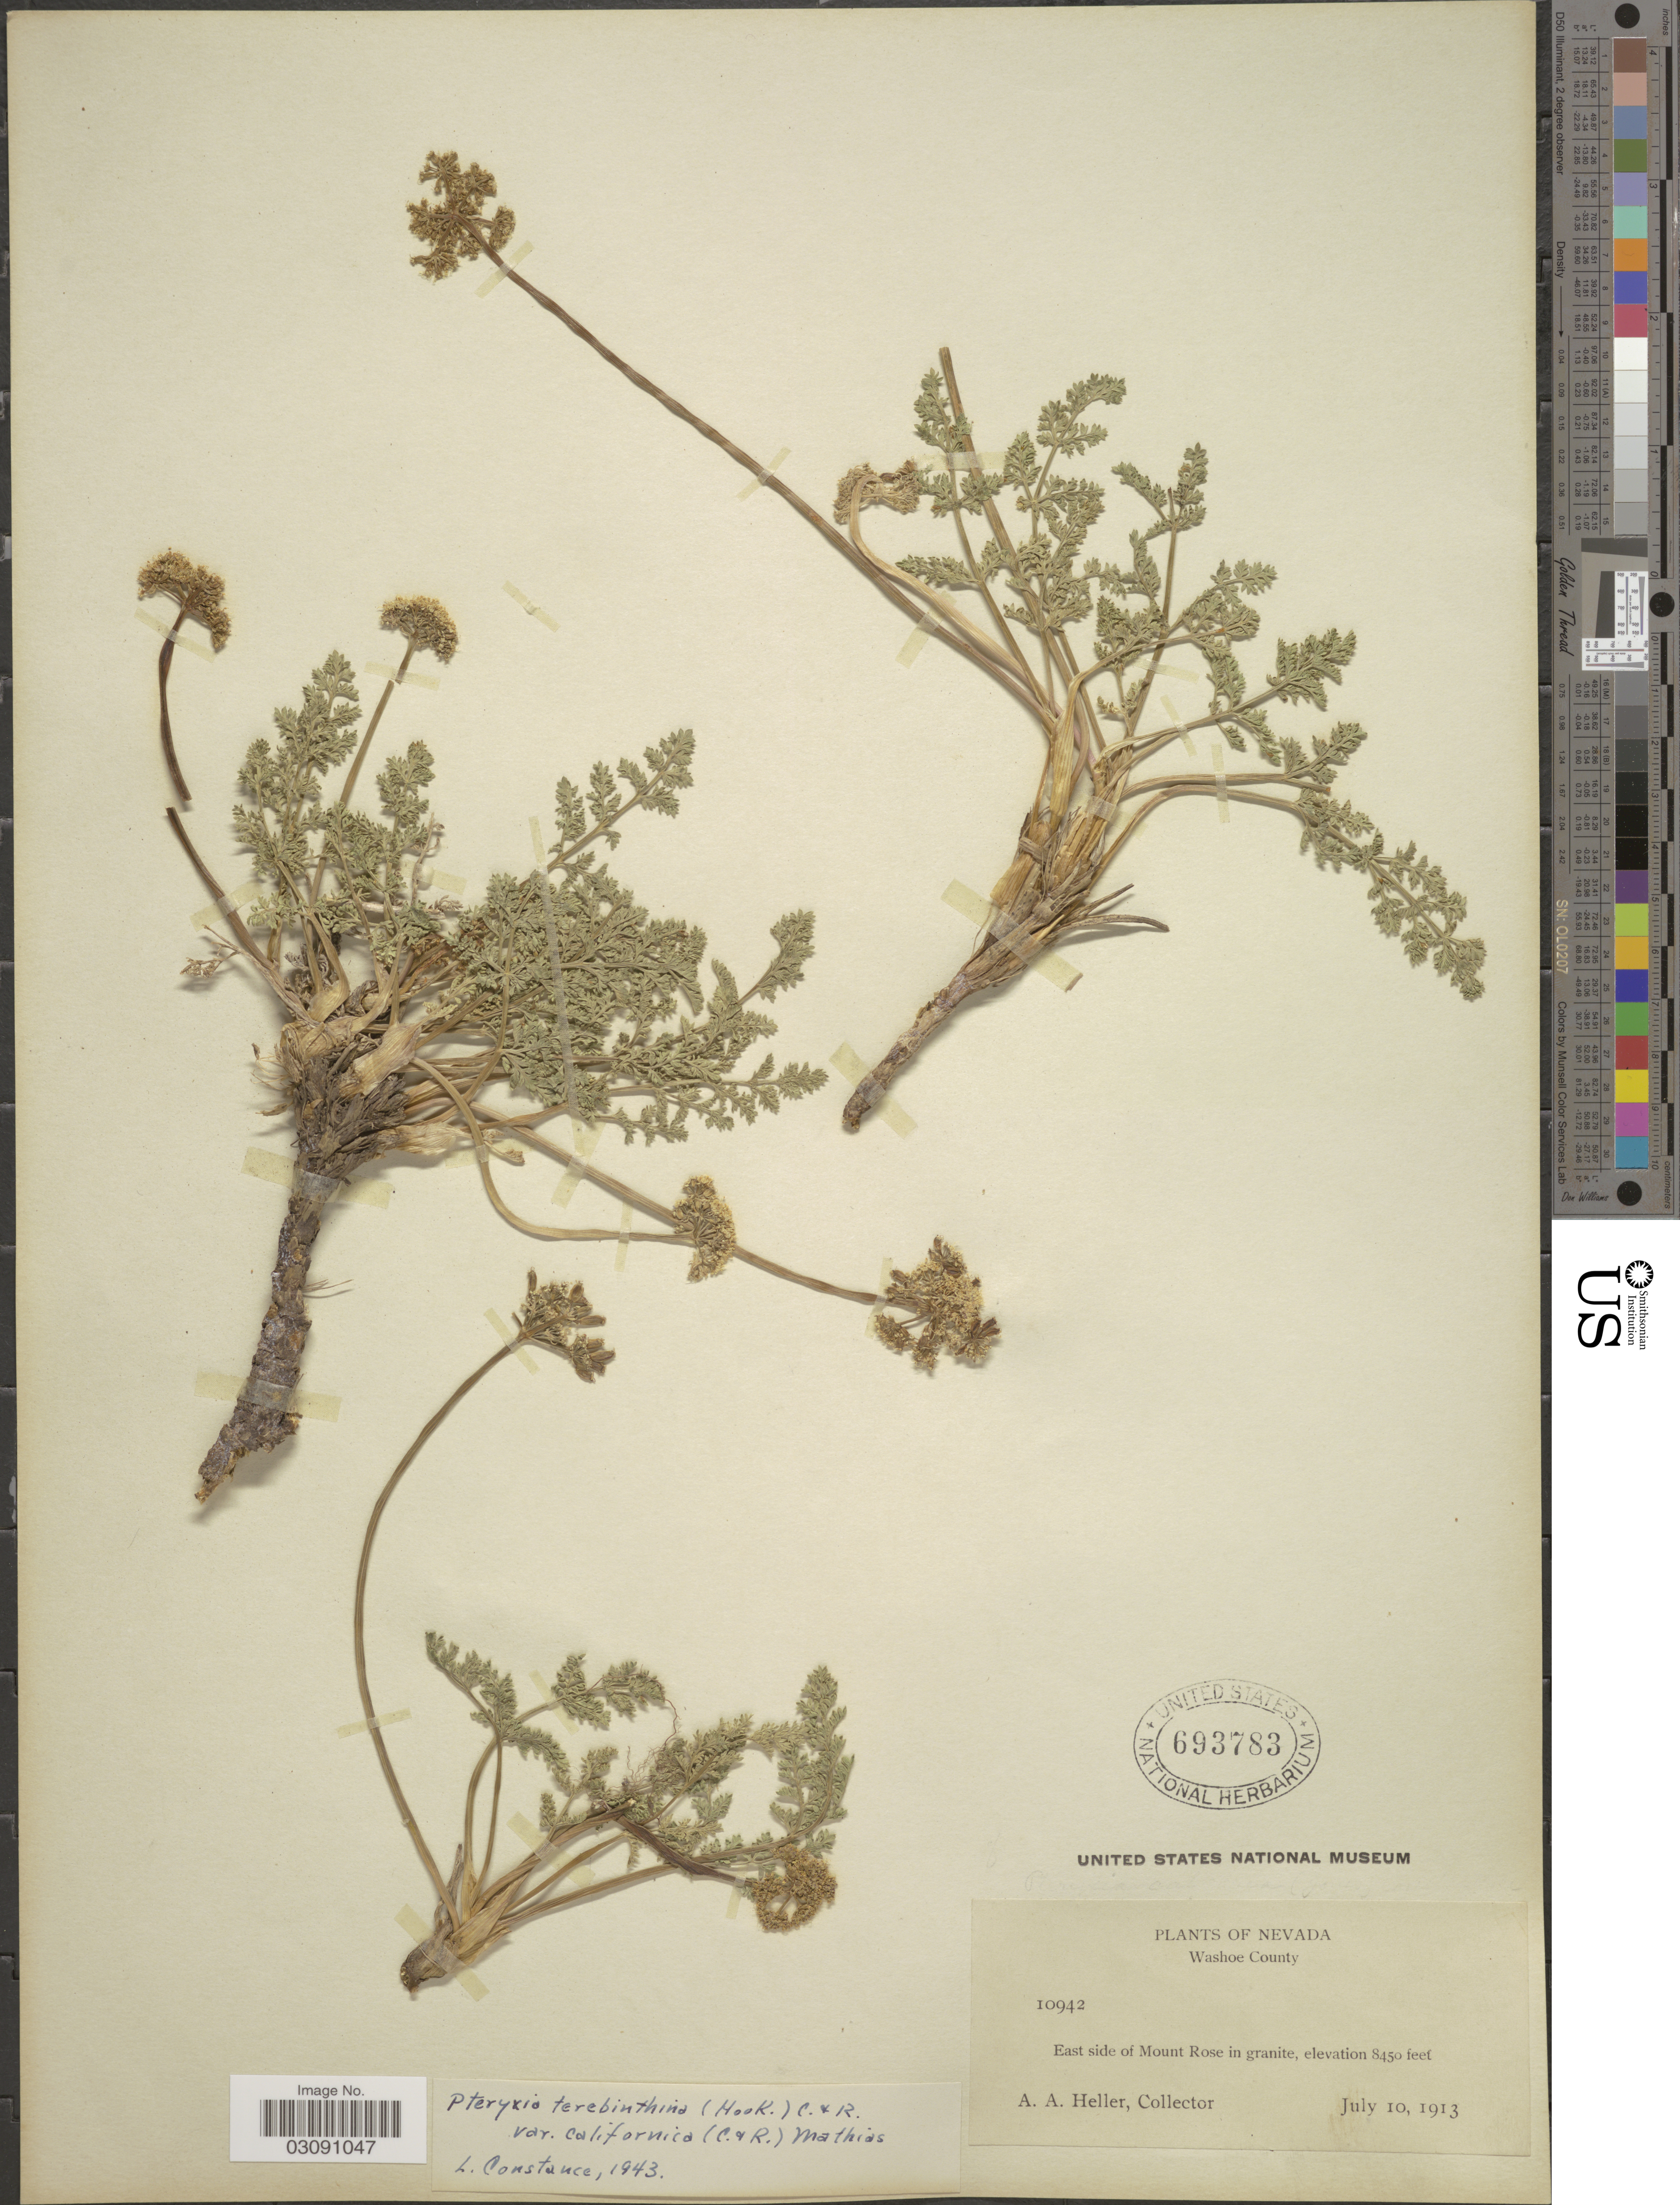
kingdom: Plantae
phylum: Tracheophyta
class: Magnoliopsida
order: Apiales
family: Apiaceae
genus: Pteryxia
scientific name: Pteryxia terebinthina var. californica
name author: (J.M. Coult. & Rose) Mathias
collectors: A. A. Heller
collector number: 10942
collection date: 1913-07-10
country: United States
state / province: Nevada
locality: Washoe County, East side of Mount Rose in granite.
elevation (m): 2576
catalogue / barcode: US 693783